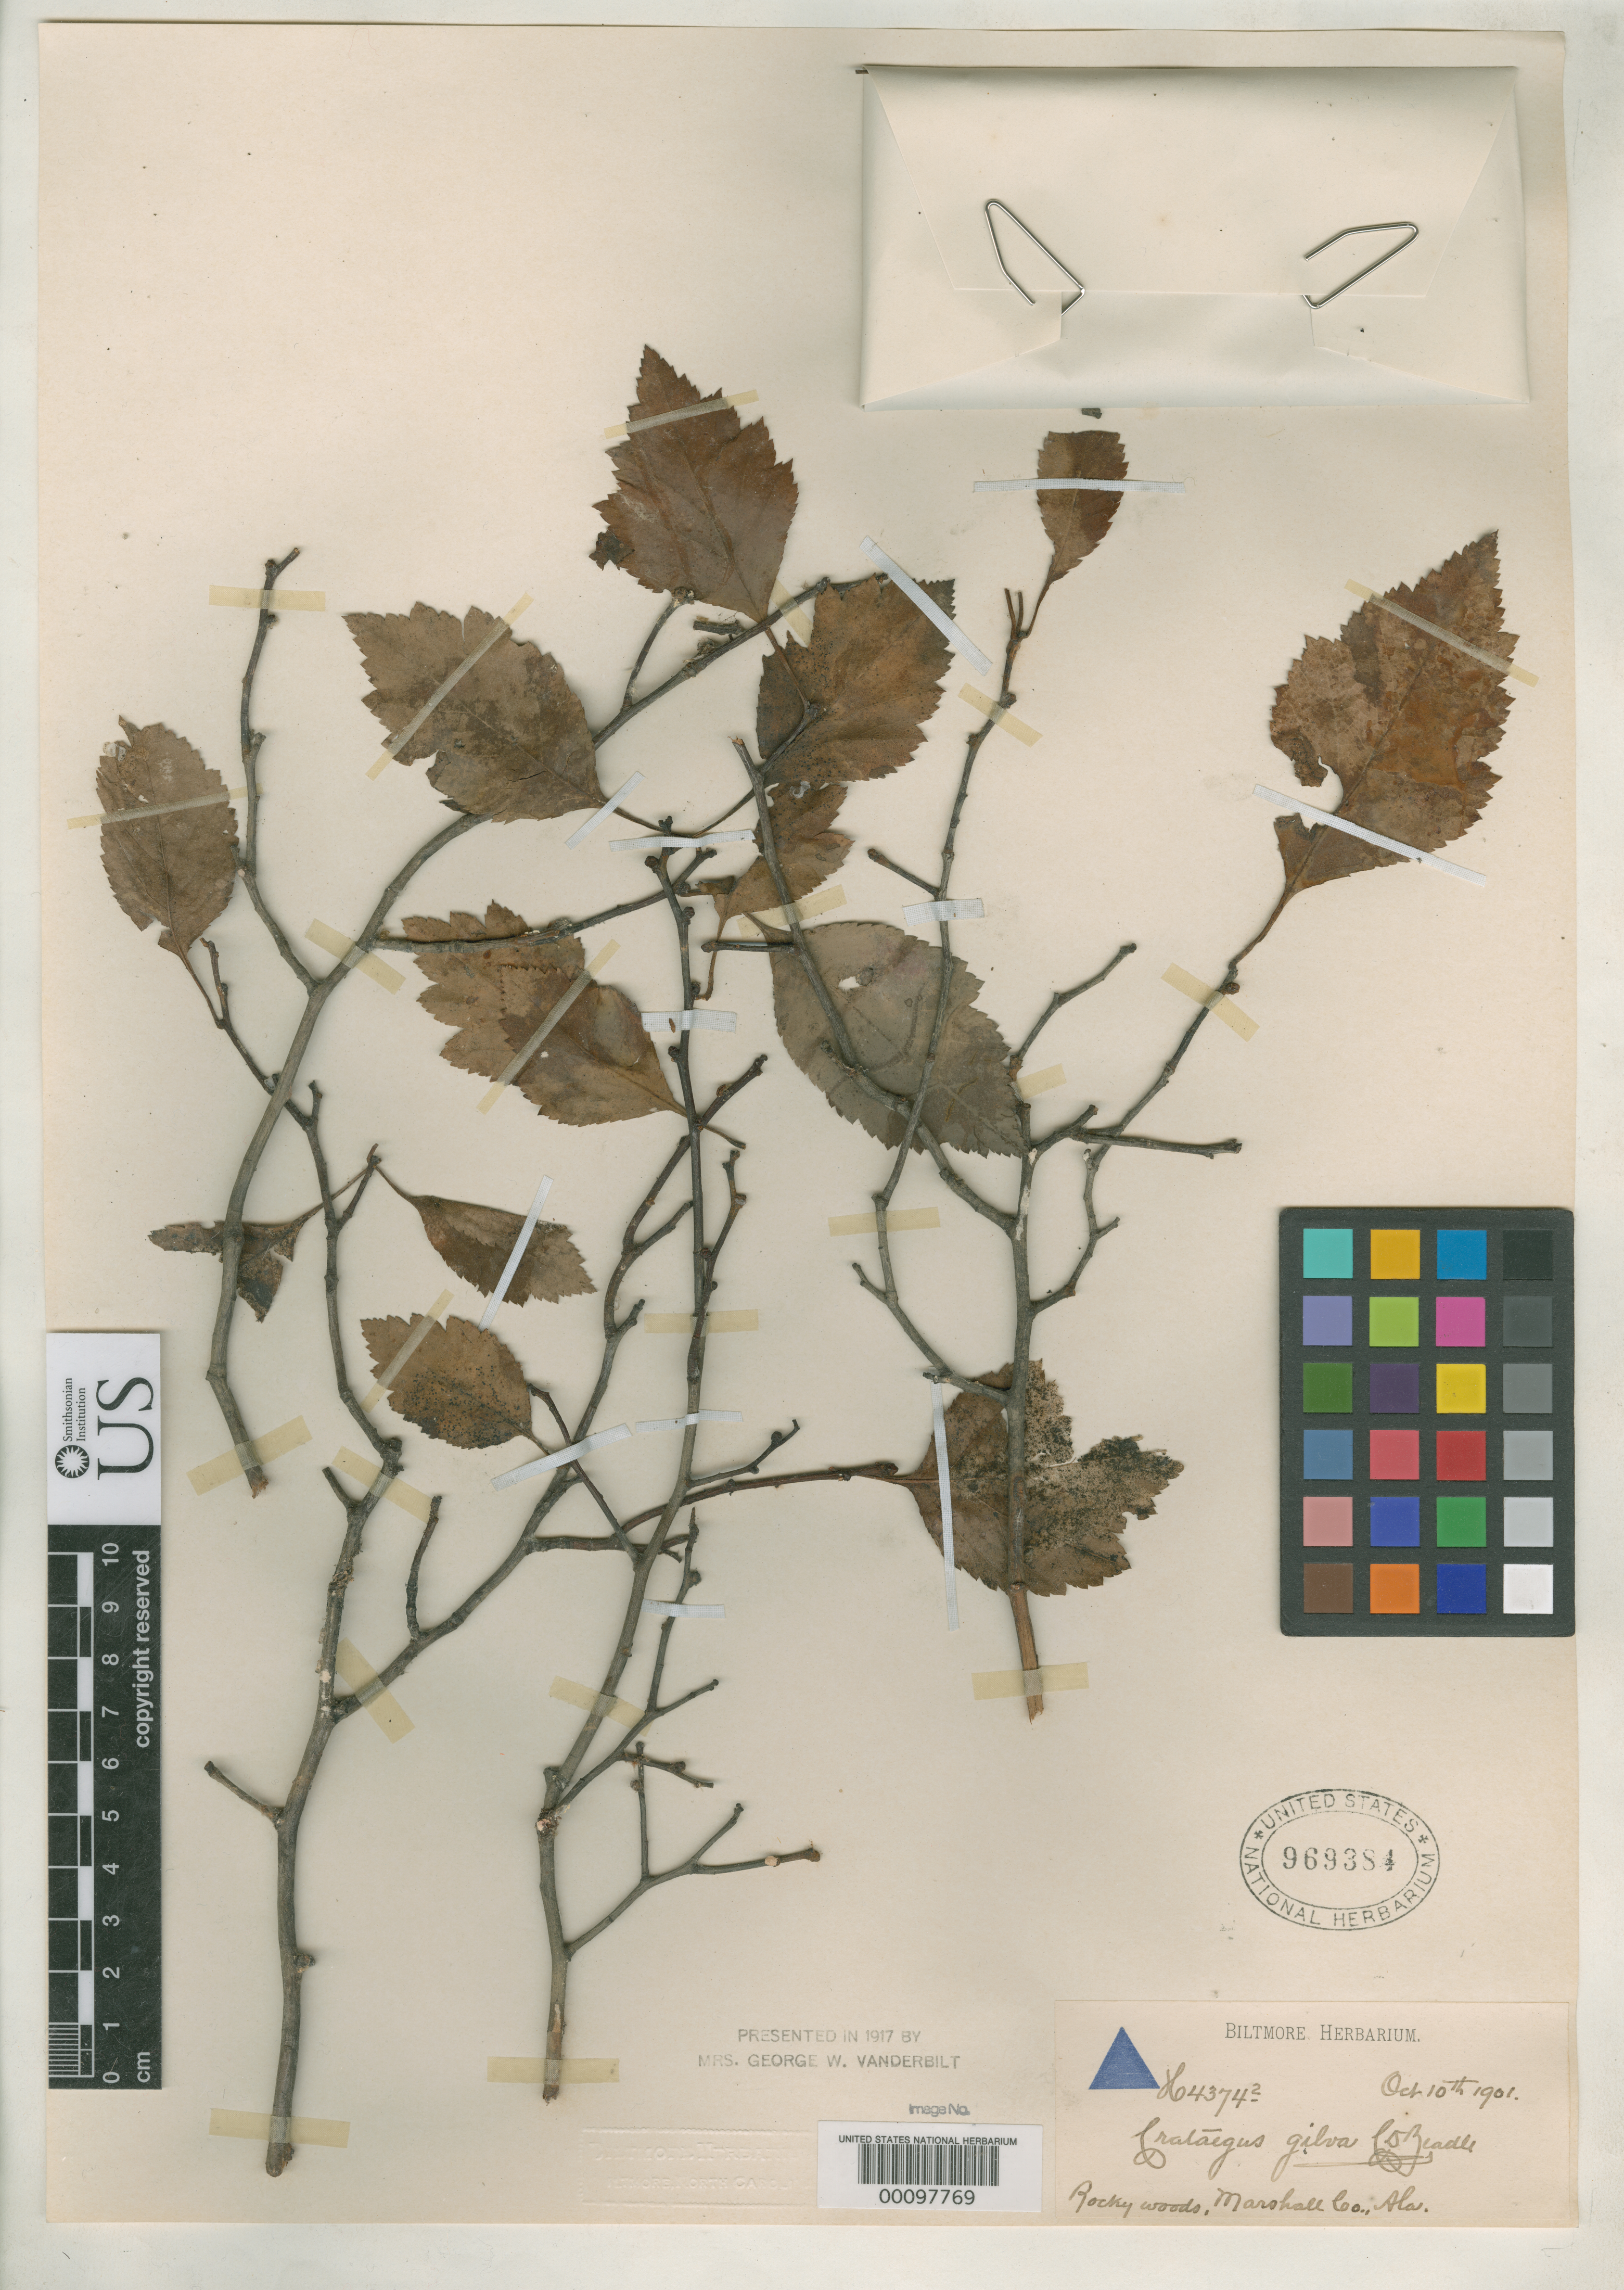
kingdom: Plantae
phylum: Tracheophyta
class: Magnoliopsida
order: Rosales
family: Rosaceae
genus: Crataegus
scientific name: Crataegus gilva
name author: Beadle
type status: Syntype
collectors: ex herb. Biltmore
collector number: H 4374/2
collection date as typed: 10 Oct 1901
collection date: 1901-10-10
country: United States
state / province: Alabama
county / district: Marshall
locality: Near Albertville.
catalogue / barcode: US 969384